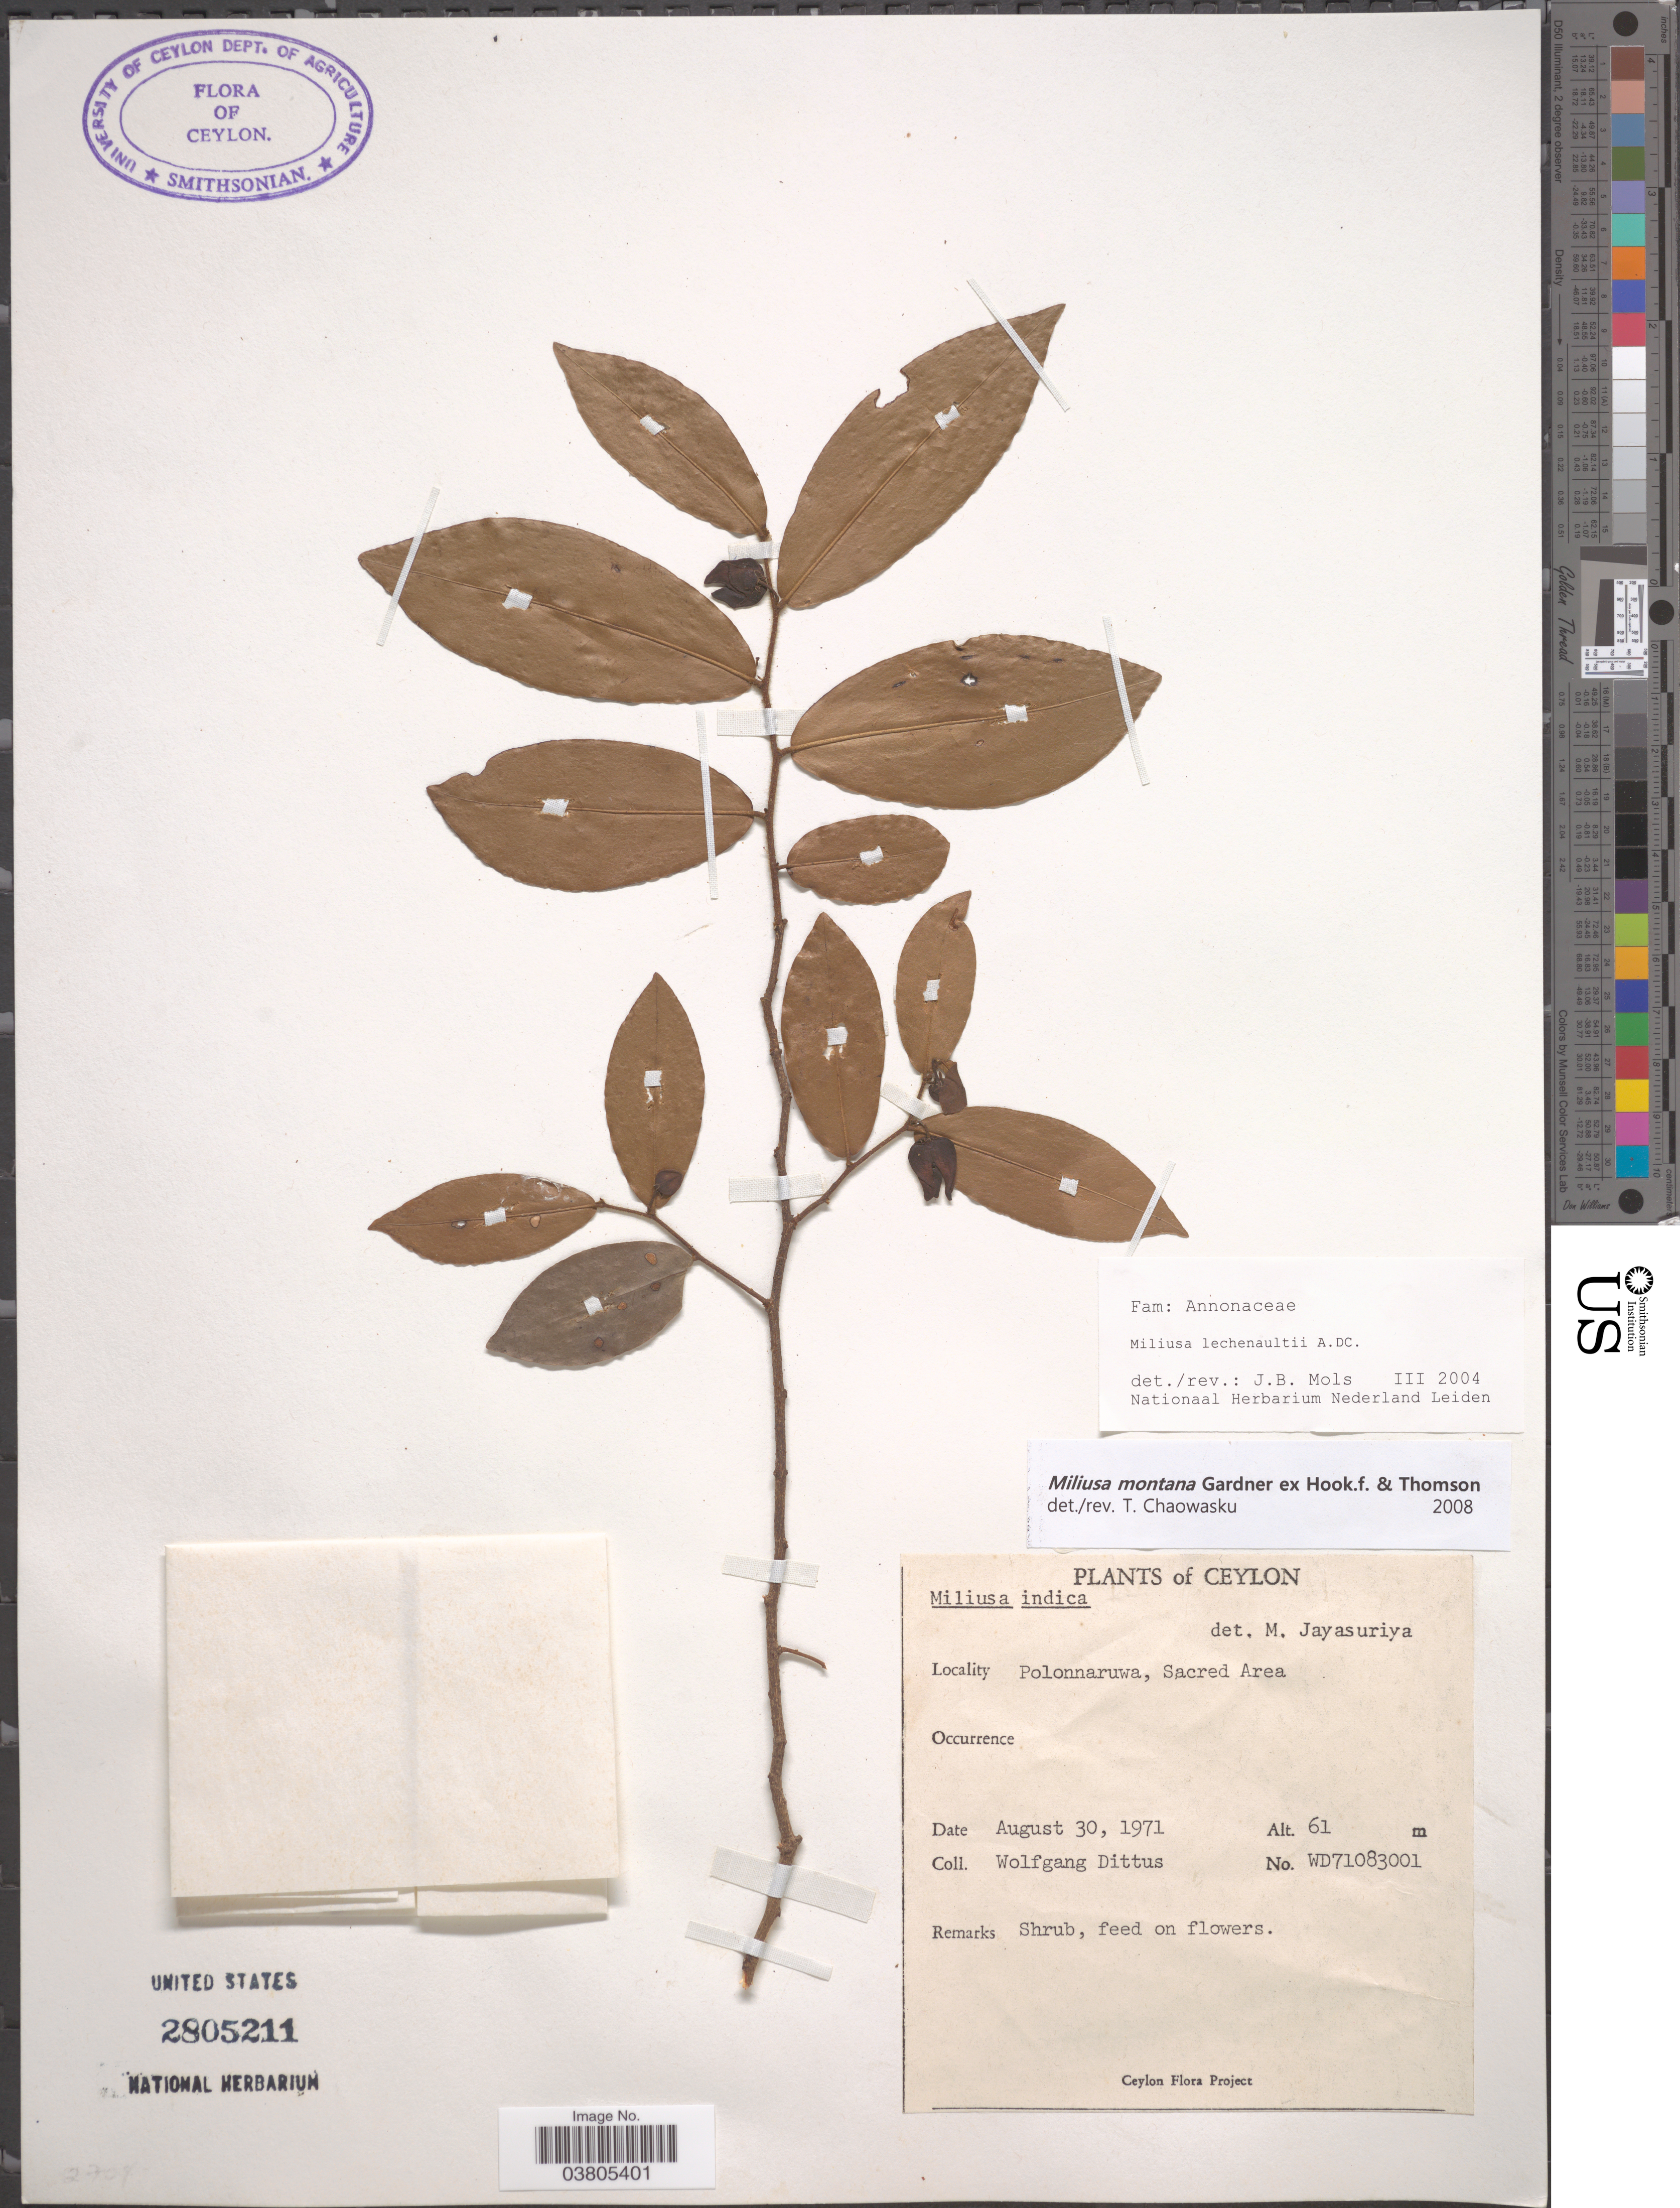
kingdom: Plantae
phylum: Tracheophyta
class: Magnoliopsida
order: Magnoliales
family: Annonaceae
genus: Miliusa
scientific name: Miliusa montana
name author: Gardner ex Hook. f. & Thomson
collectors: W. Dittus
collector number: WD71083001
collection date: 1971-08-30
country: Sri Lanka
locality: Ceylon. Polonnaruwa, Sacred Area.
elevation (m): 61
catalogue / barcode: US 2805211